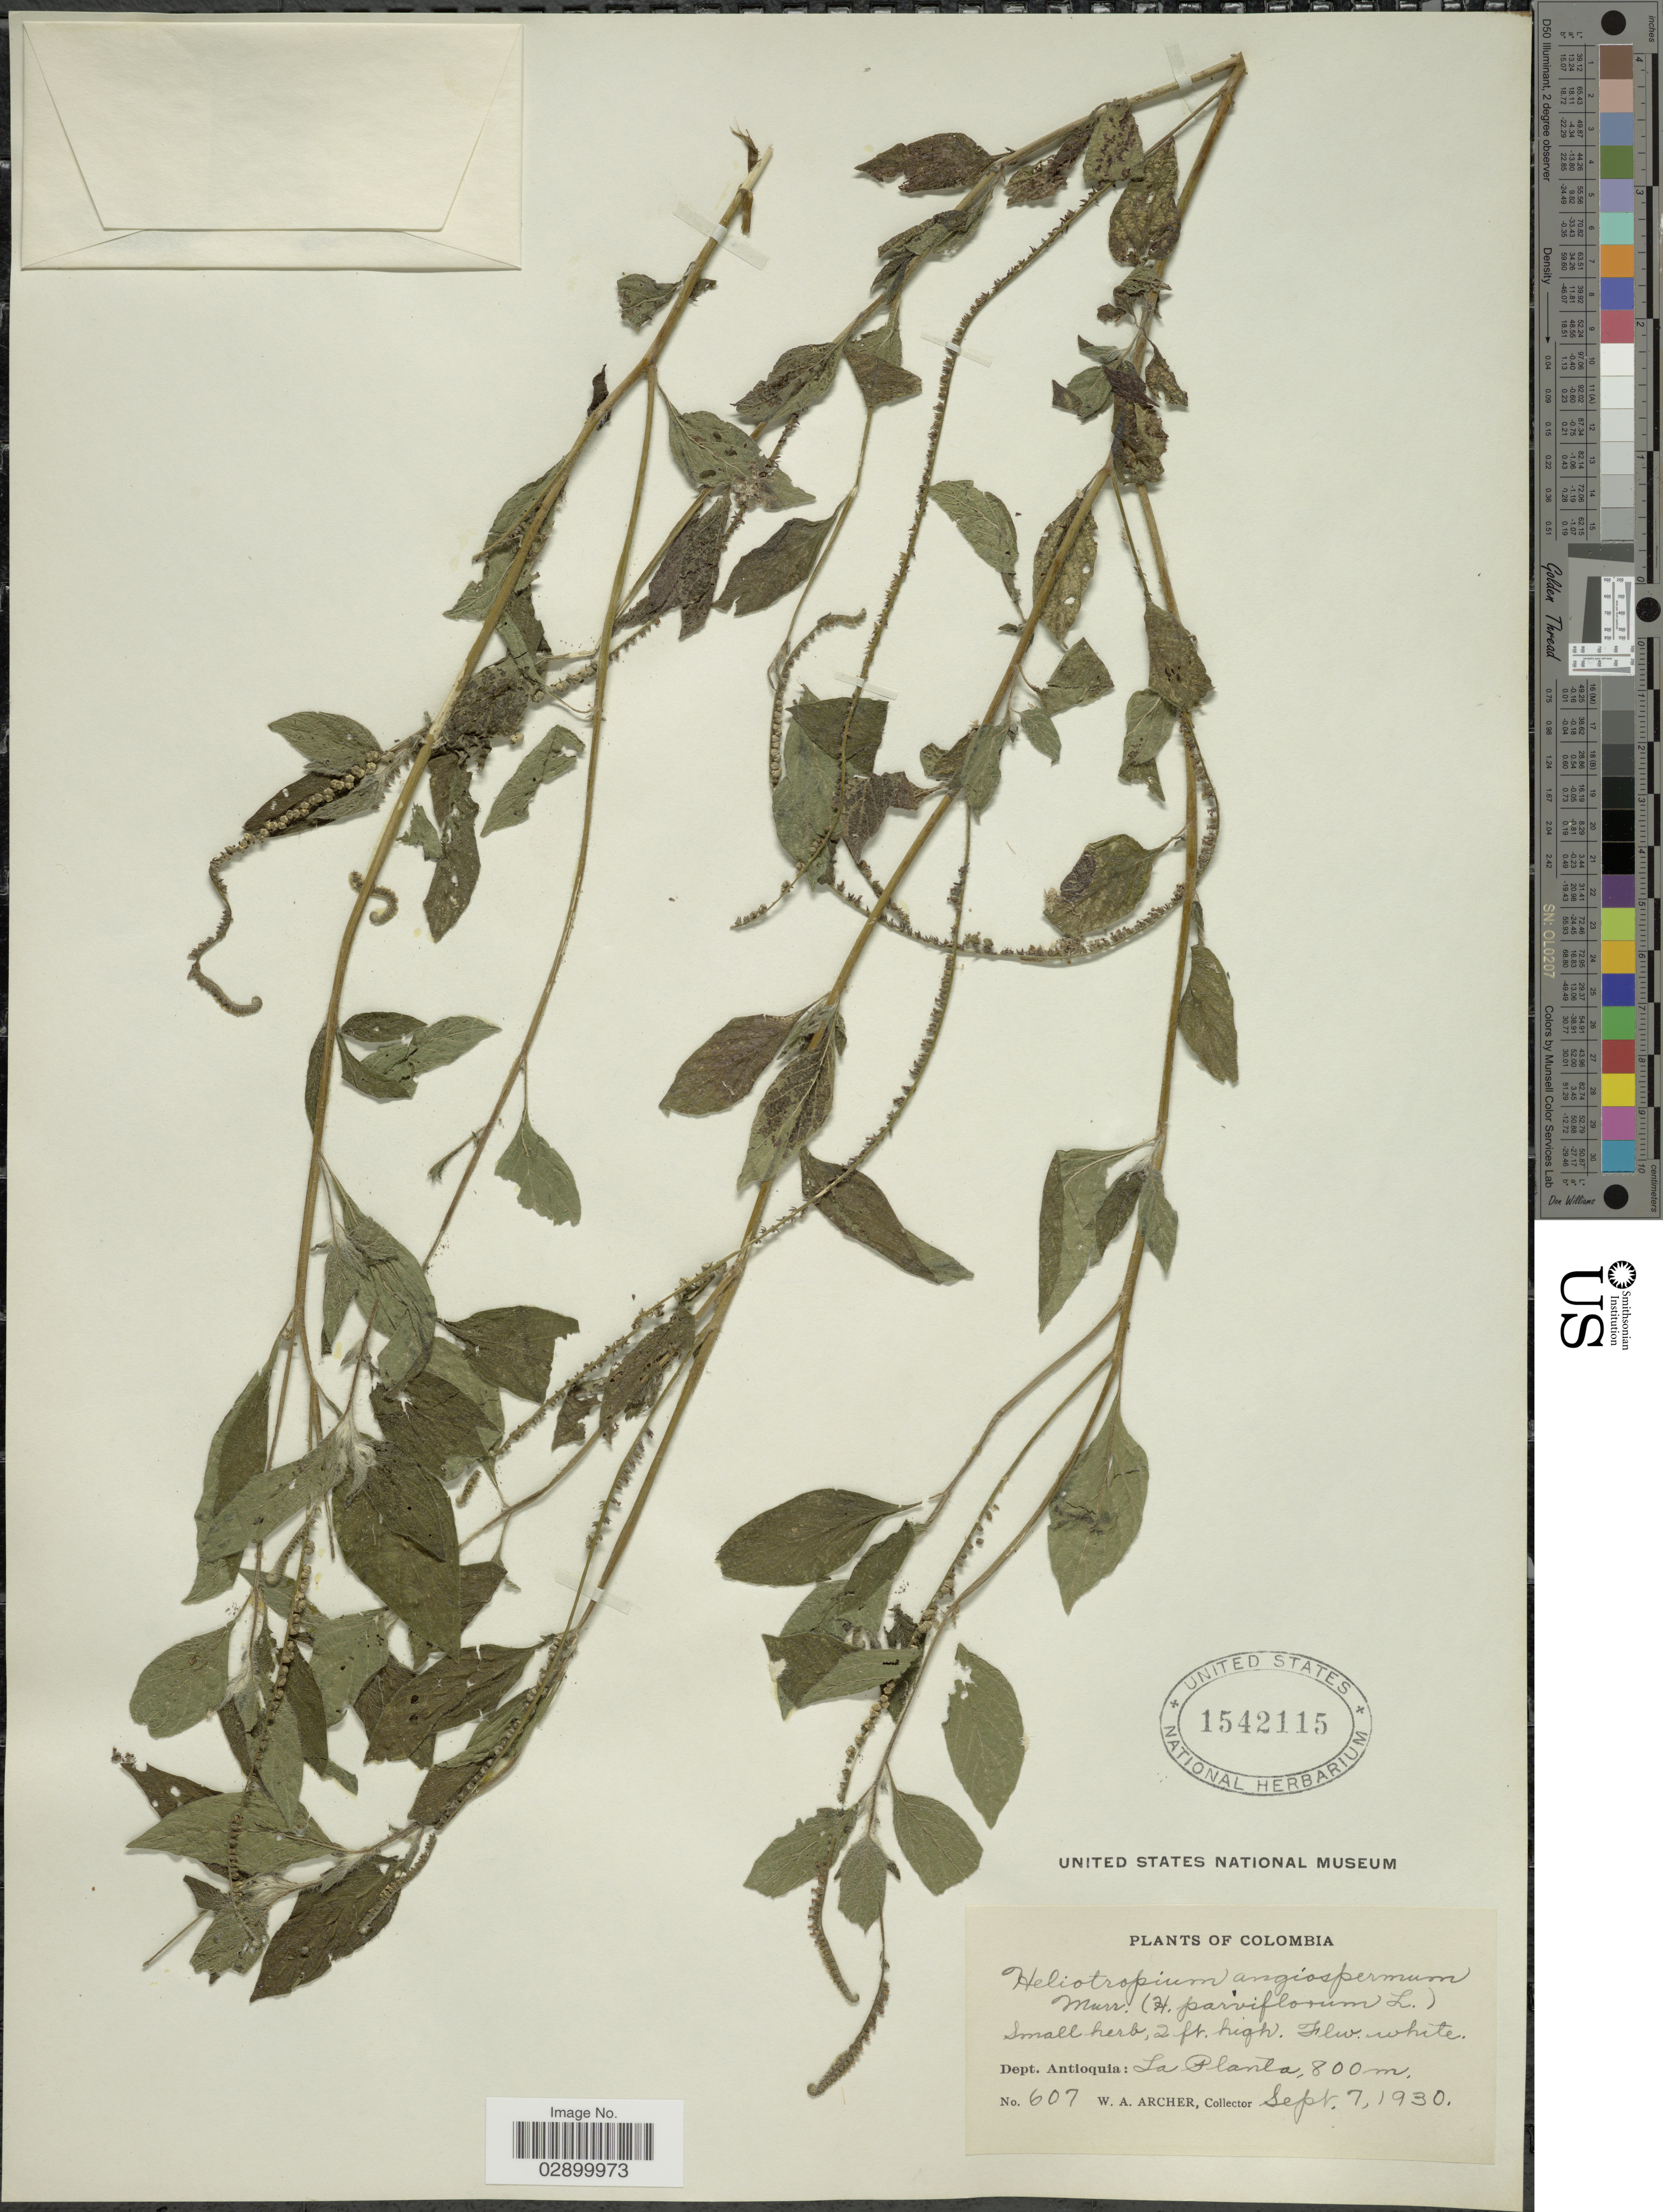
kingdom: Plantae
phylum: Tracheophyta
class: Magnoliopsida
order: Boraginales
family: Heliotropiaceae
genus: Heliotropium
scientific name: Heliotropium angiospermum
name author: Murray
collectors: W. Archer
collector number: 607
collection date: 1930-09-07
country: Colombia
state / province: Antioquia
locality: Dept. Antioquia: La Planta.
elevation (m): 800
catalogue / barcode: US 1542115